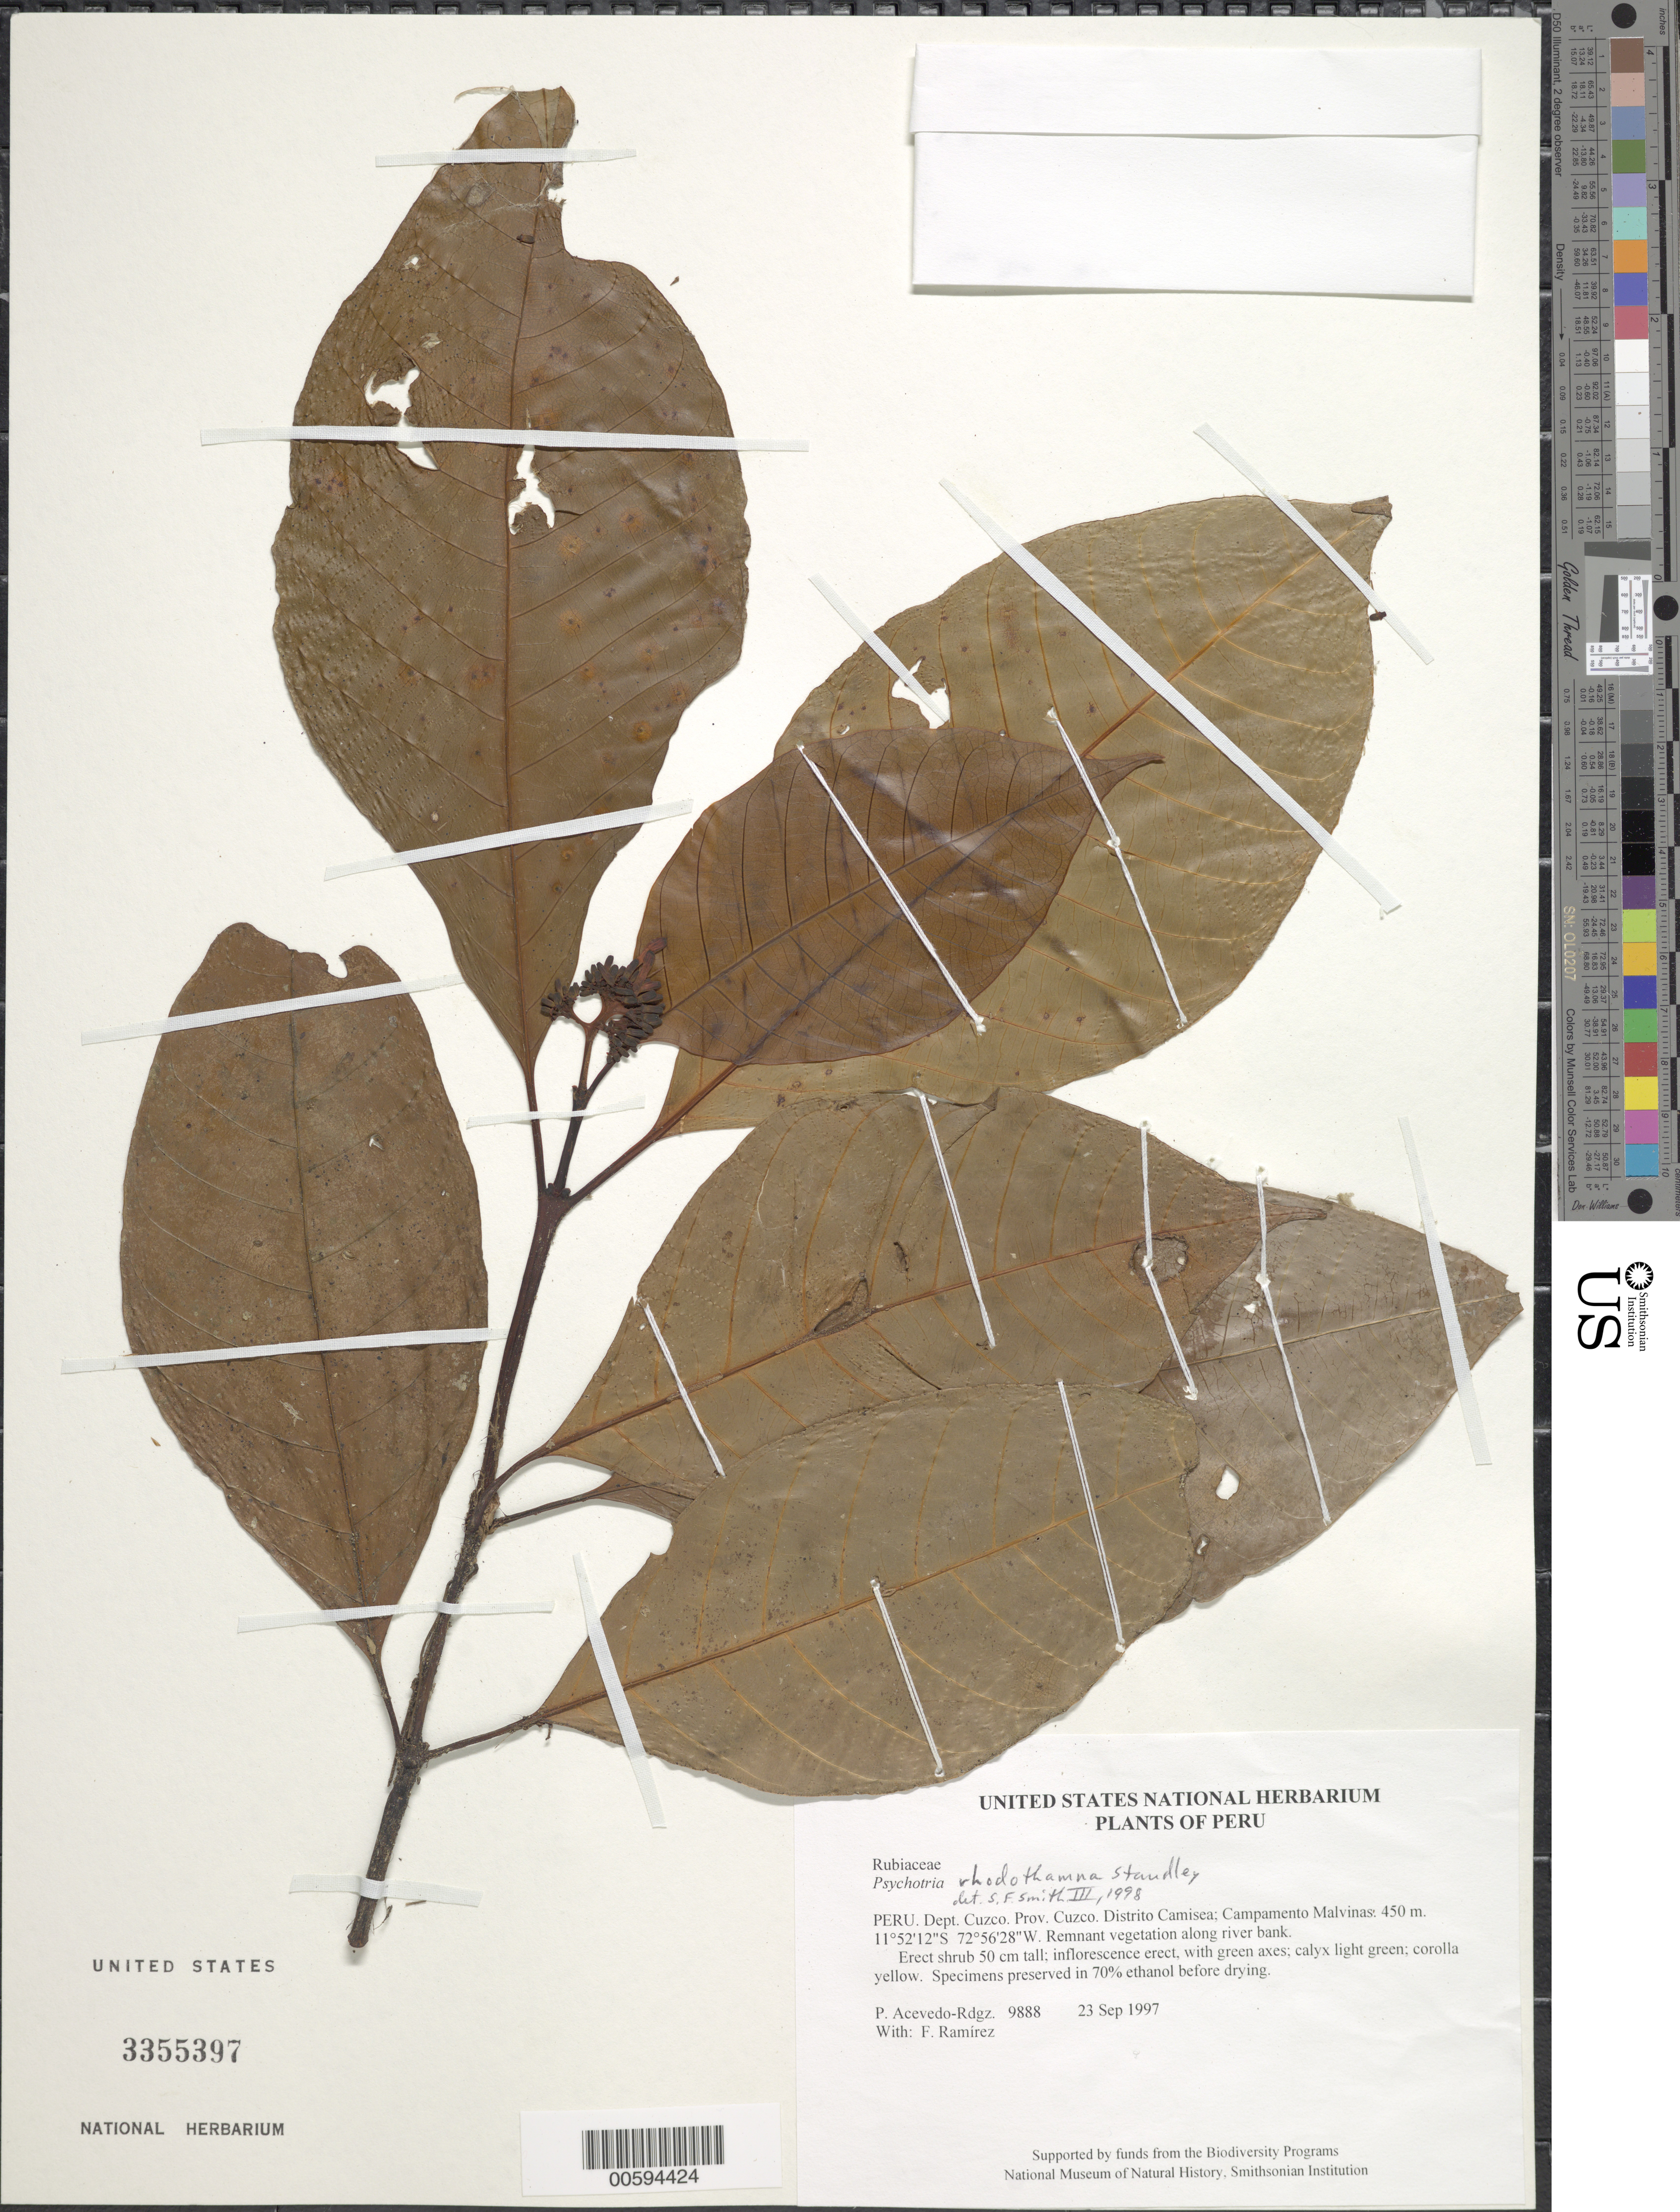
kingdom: Plantae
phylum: Tracheophyta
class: Magnoliopsida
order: Gentianales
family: Rubiaceae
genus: Psychotria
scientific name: Psychotria rhodothamna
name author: Standl.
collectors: P. Acevedo-Rodr. & F. Ramirez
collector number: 9888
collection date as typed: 23 Sep 1997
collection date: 1997-09-23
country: Peru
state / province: Cusco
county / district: Cusco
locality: Distrito Camisea; Campamento Malvinas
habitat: Remnant vegetation along river bank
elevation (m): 450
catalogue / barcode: US 3355397